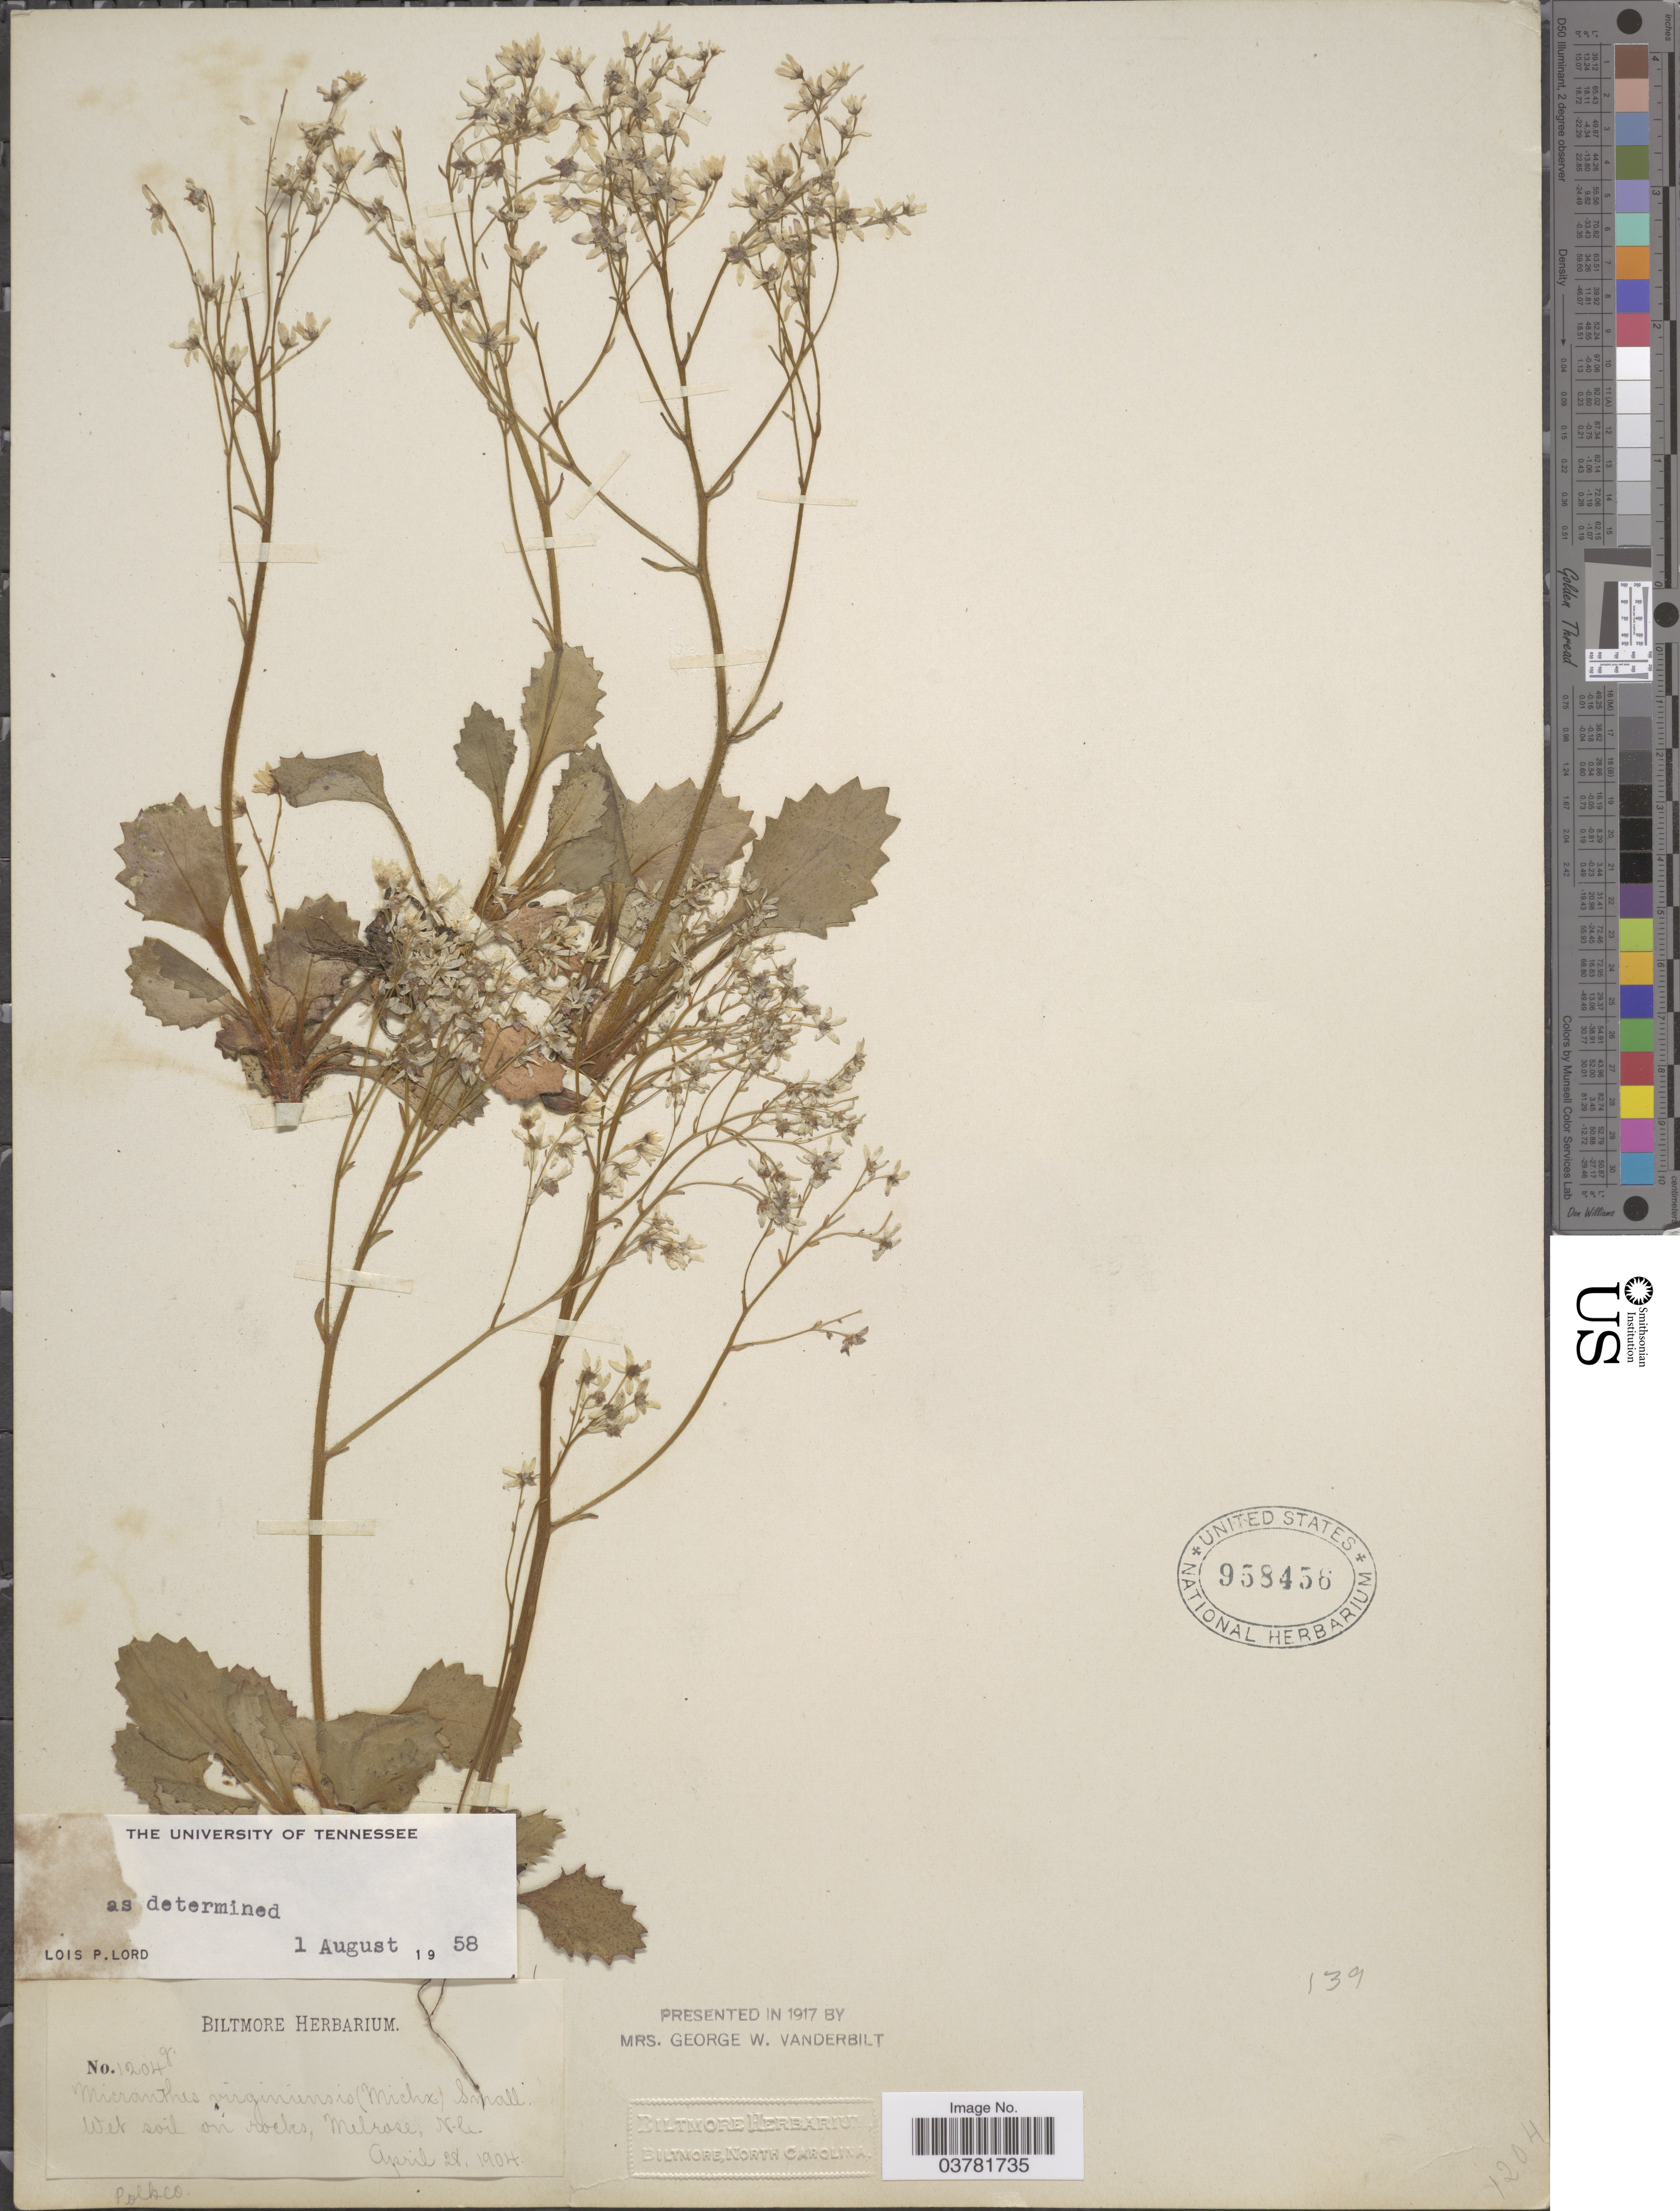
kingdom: Plantae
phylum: Tracheophyta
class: Magnoliopsida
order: Saxifragales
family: Saxifragaceae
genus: Micranthes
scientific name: Micranthes virginiensis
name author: (Michx.) Small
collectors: ex herb. Biltmore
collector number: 1204g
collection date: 1904-04-28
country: United States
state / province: North Carolina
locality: Milrose. Polk Co.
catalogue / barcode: US 958456